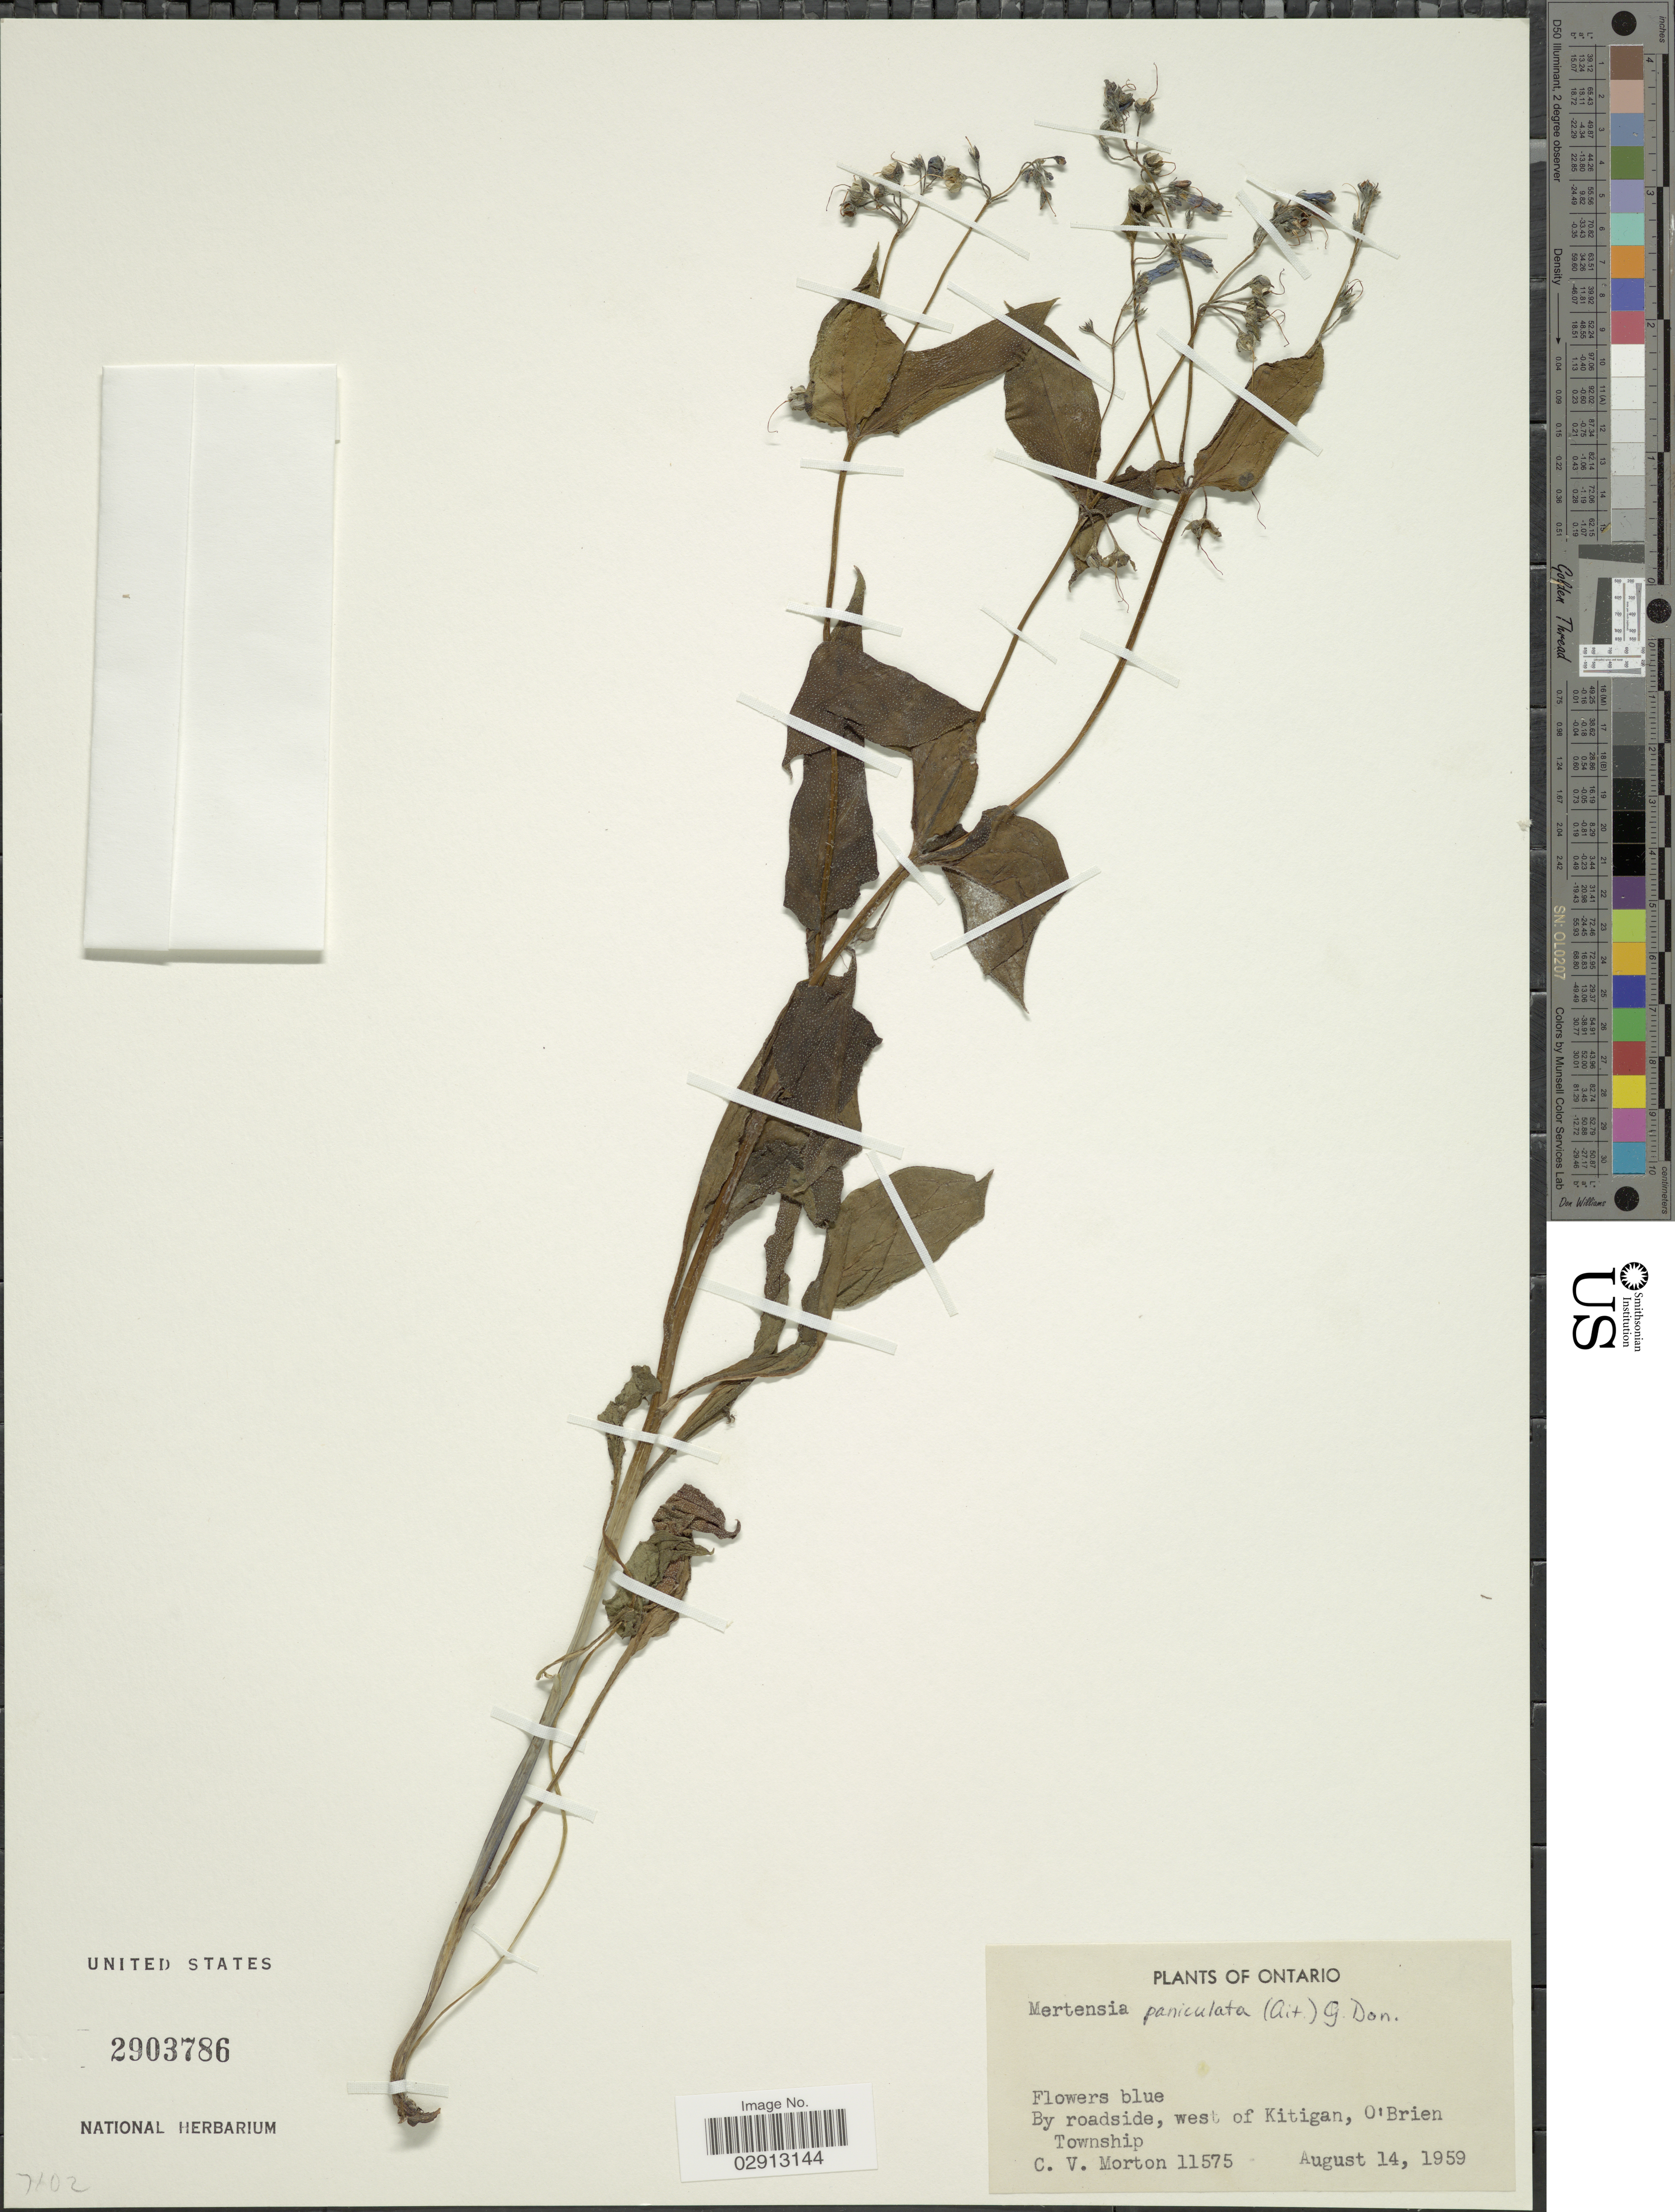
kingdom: Plantae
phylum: Tracheophyta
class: Magnoliopsida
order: Boraginales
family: Boraginaceae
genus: Mertensia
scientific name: Mertensia paniculata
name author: (Aiton) G. Don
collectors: C. V. Morton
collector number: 11575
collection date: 1959-08-14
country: Canada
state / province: Ontario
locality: By roadside, west of Kitigan, O'Brien Township.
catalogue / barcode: US 2903786